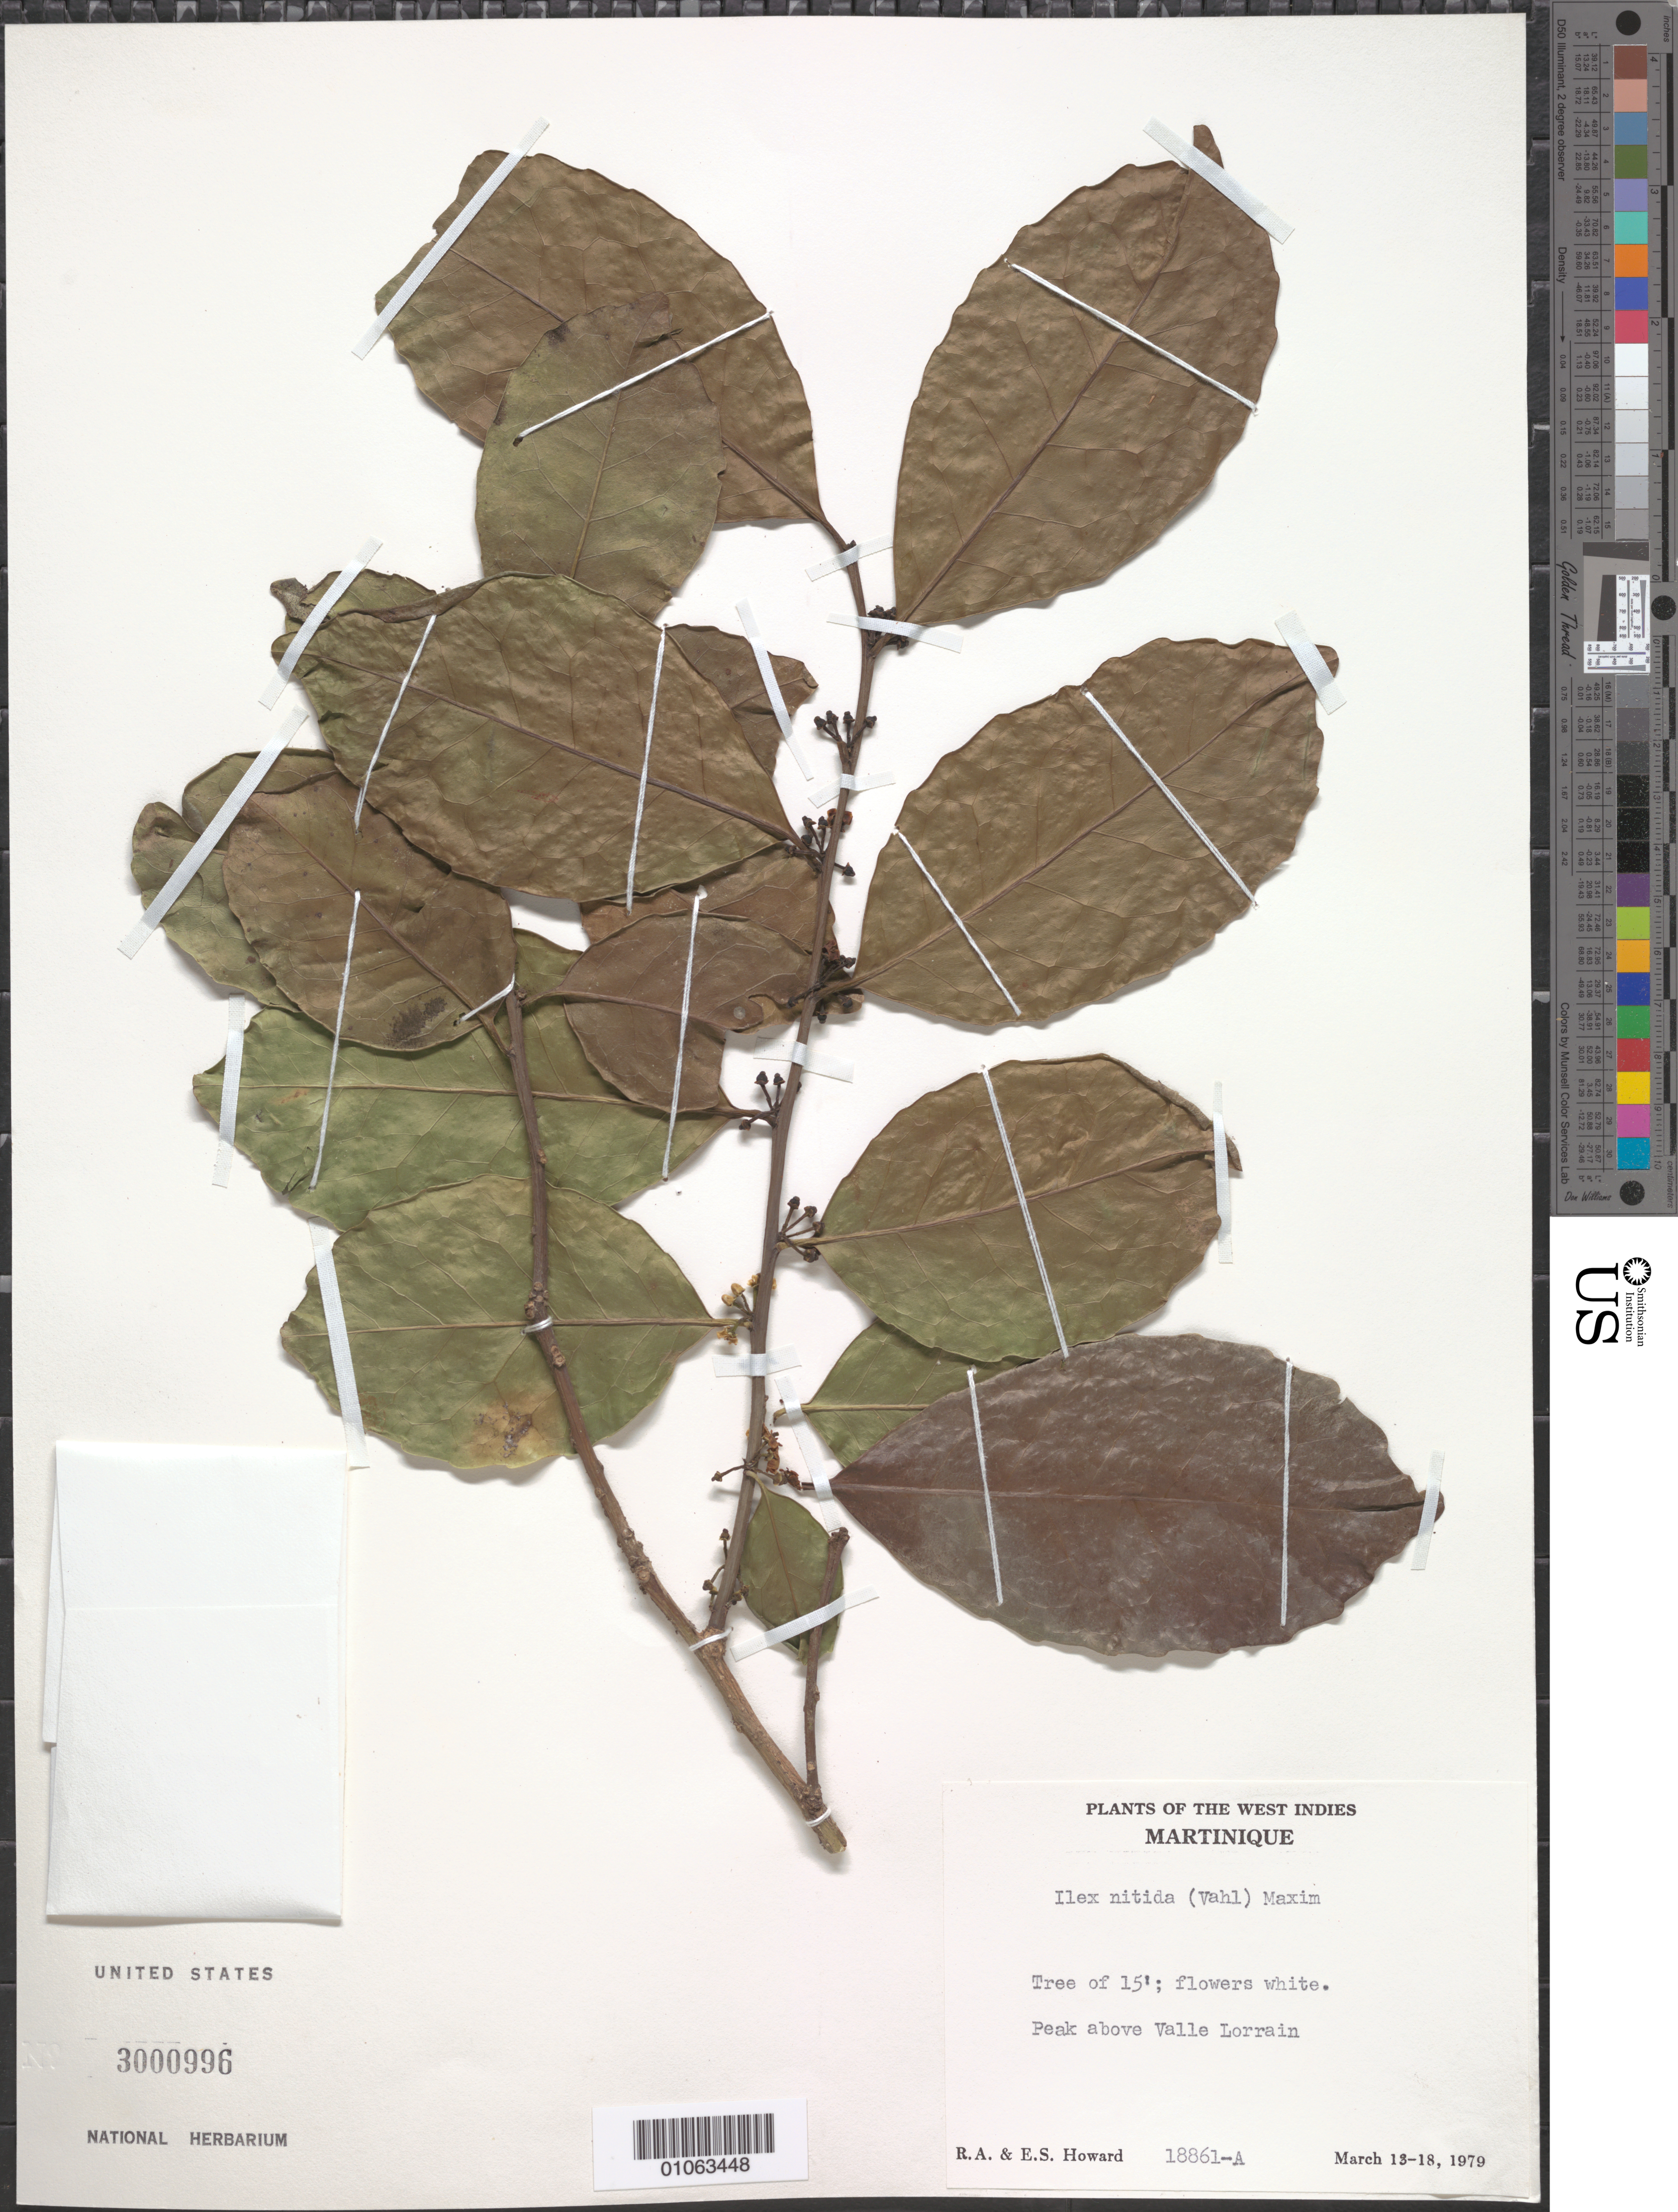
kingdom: Plantae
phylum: Tracheophyta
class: Magnoliopsida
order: Aquifoliales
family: Aquifoliaceae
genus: Ilex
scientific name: Ilex nitida f. nitida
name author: (Vahl) Maxim.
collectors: R. A. Howard & E. S. Howard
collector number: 18861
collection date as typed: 13 Mar 1979 to 18 Mar 1979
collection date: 1979-03-13/1979-03-18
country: Martinique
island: Martinique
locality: Peak above Valle Lorain.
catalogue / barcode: US 3000996